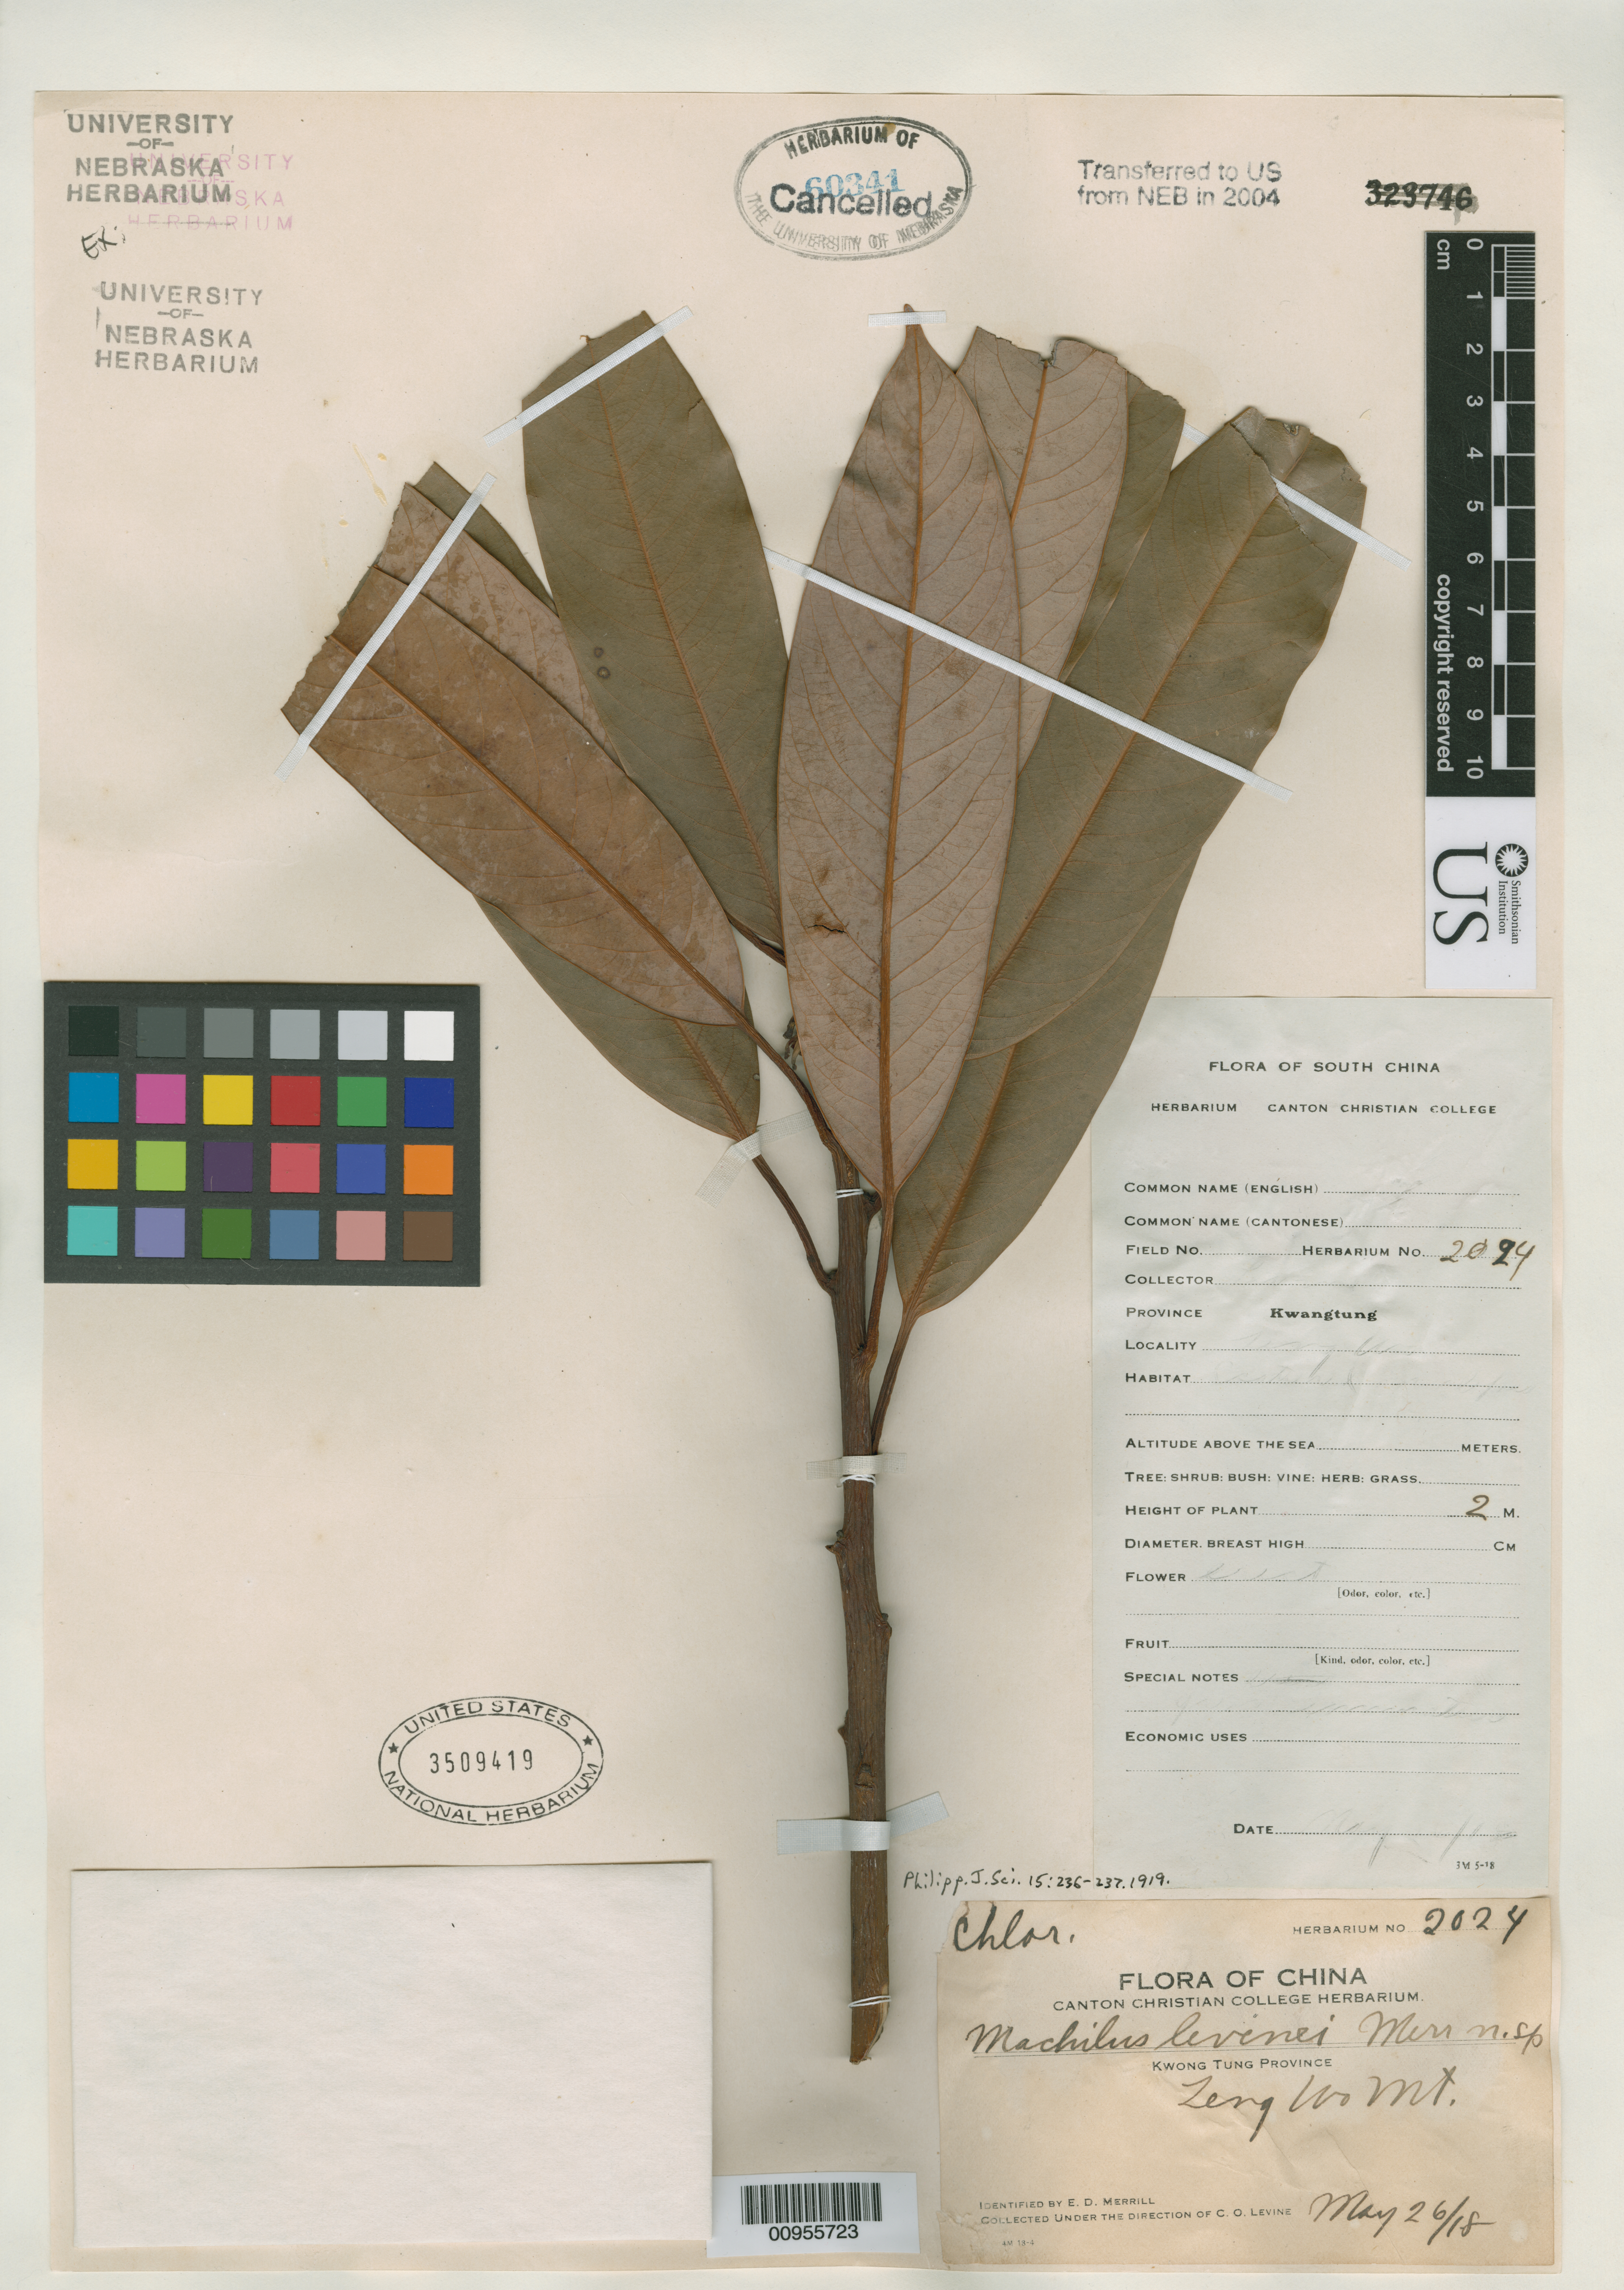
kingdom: Plantae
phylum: Tracheophyta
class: Magnoliopsida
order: Laurales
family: Lauraceae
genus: Machilus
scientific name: Machilus levinei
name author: Merr.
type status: Isotype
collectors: C. O. Levine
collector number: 2024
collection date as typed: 26 May 1918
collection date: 1918-05-26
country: China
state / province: Guangdong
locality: Kwong Tung Province, Teng Wo Mt. [Protologue, "Teng Woo Mountain"]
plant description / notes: Specimen ex University of Nebraska Herbarium (NEB), transferred from NEB to US in 2004.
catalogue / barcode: US 3509419